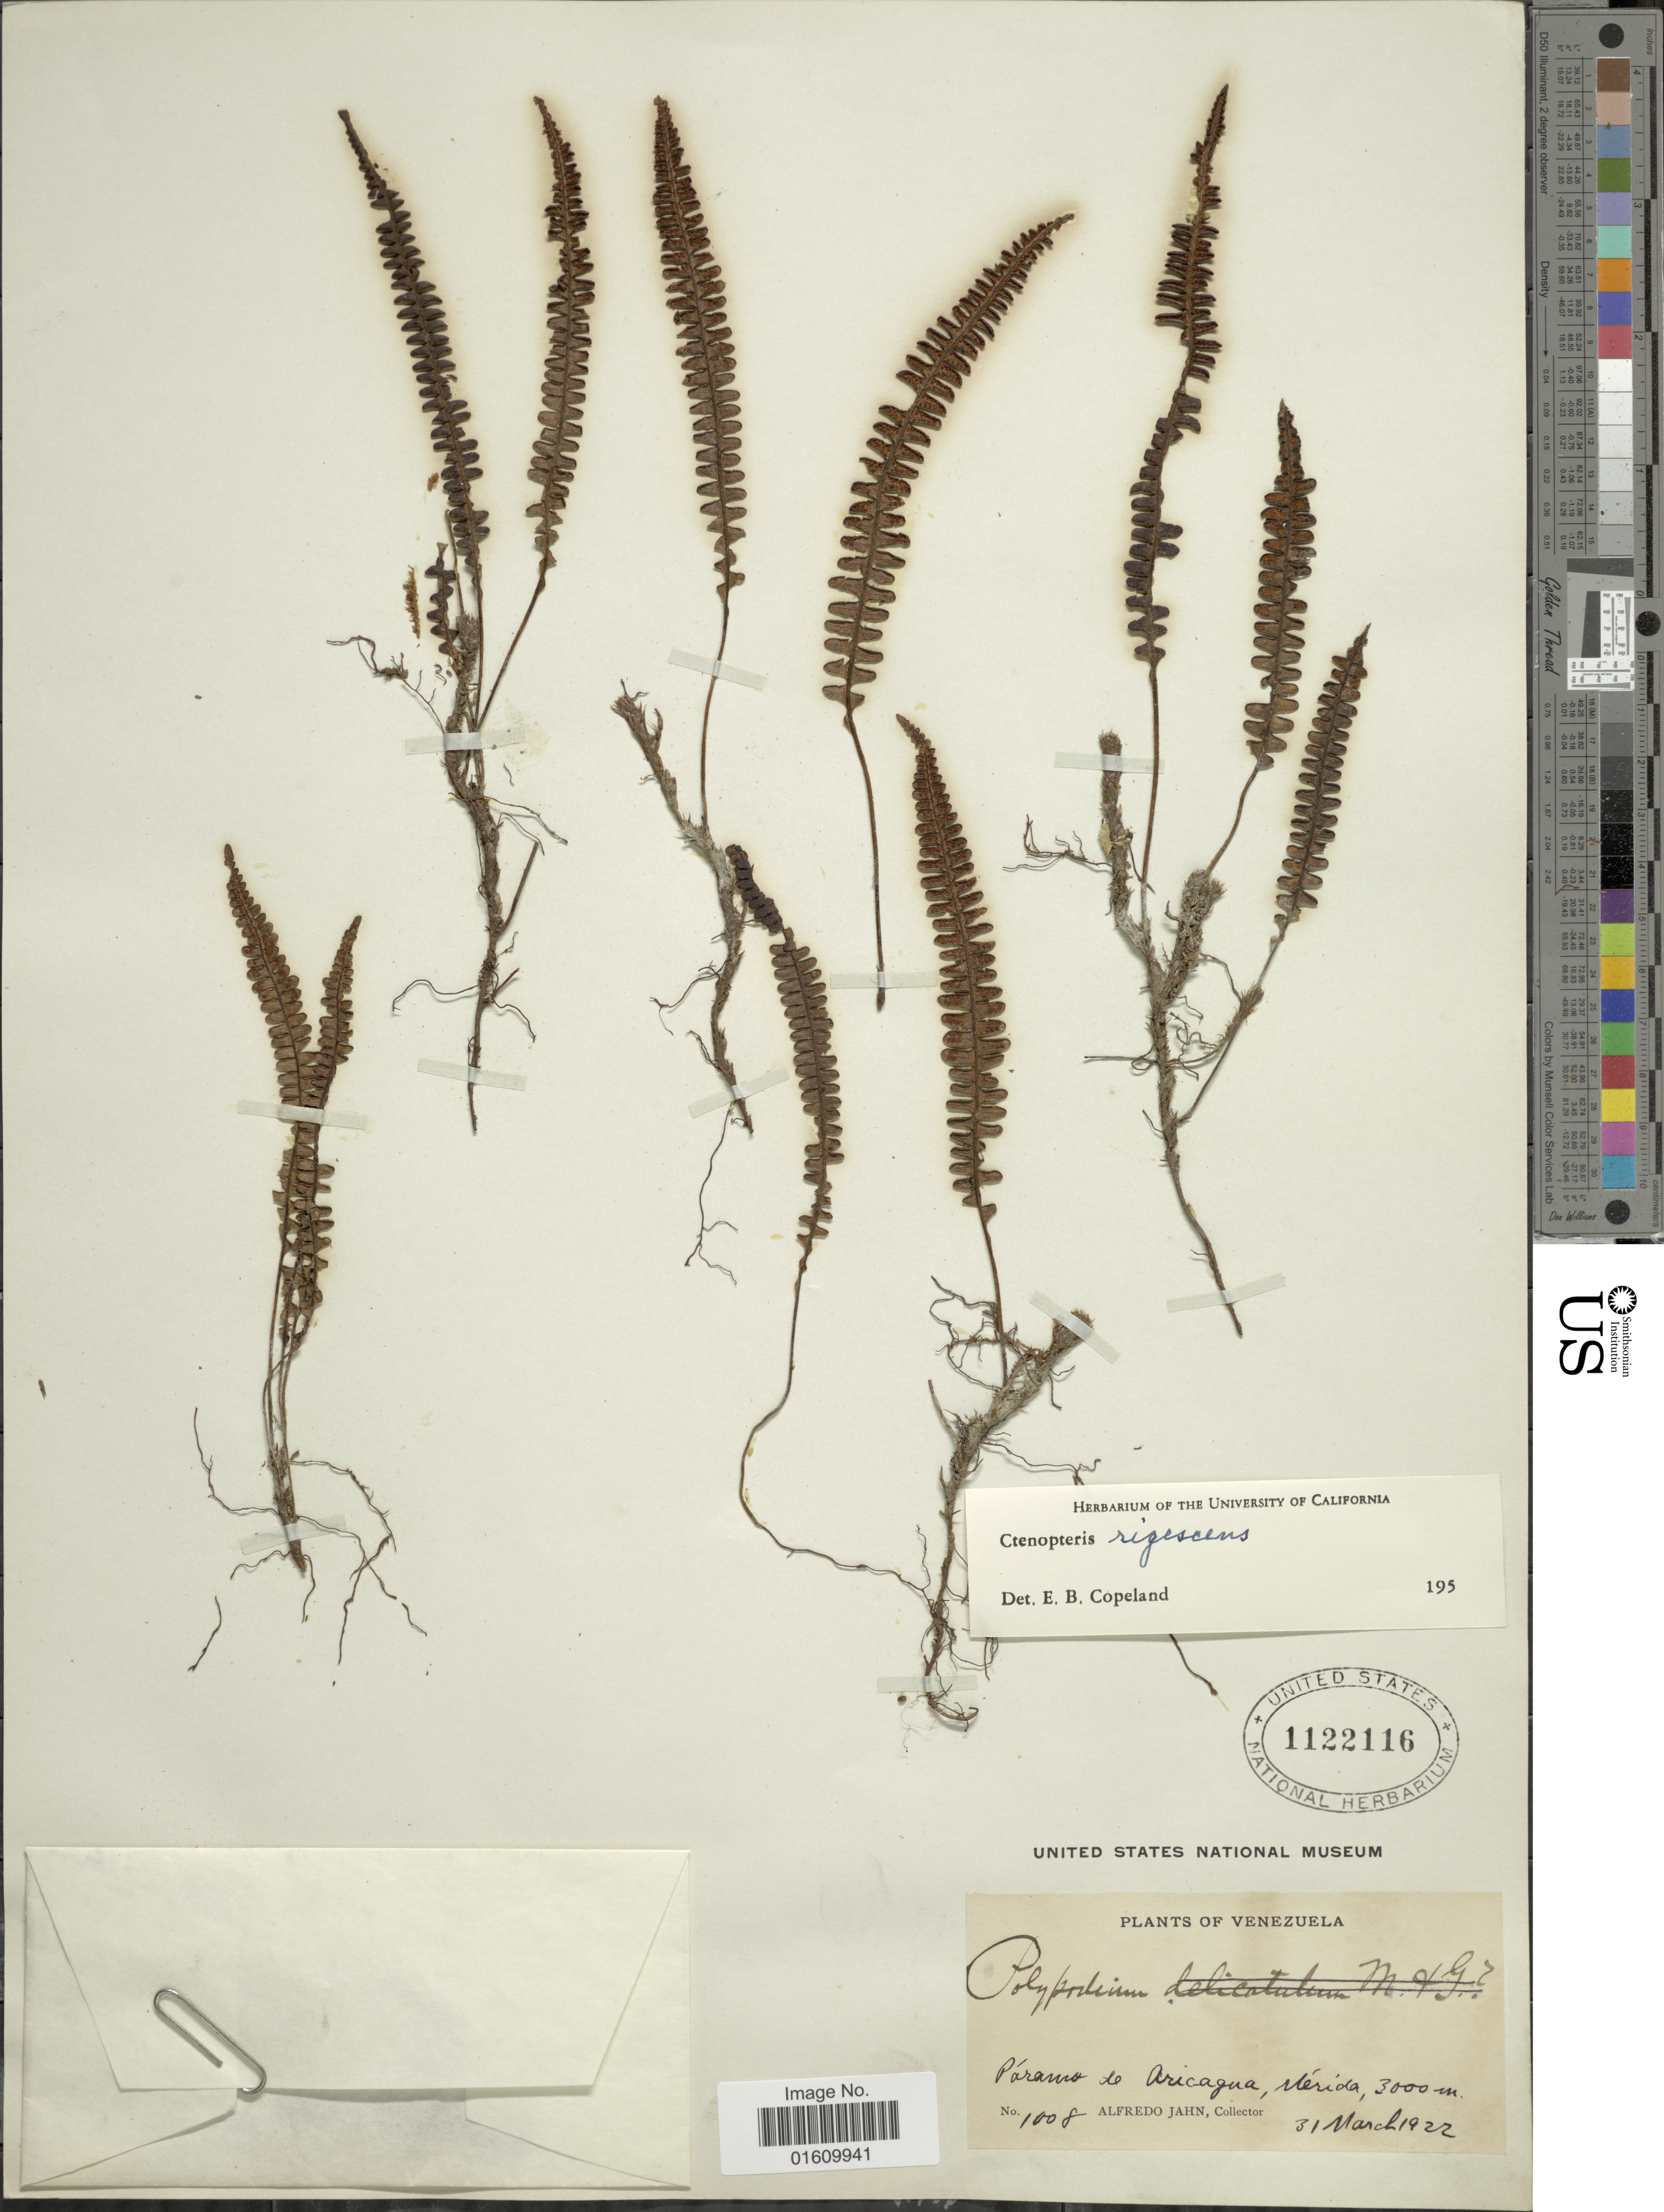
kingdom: Plantae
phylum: Tracheophyta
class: Polypodiopsida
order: Polypodiales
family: Polypodiaceae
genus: Melpomene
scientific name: Melpomene flabelliformis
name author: (Poir.) A.R. Sm. & R.C. Moran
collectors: A. Jahn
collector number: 1008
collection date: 1922-03-31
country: Venezuela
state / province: Mérida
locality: Paramo de Aricagua, Merida.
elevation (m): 3000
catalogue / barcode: US 1122116